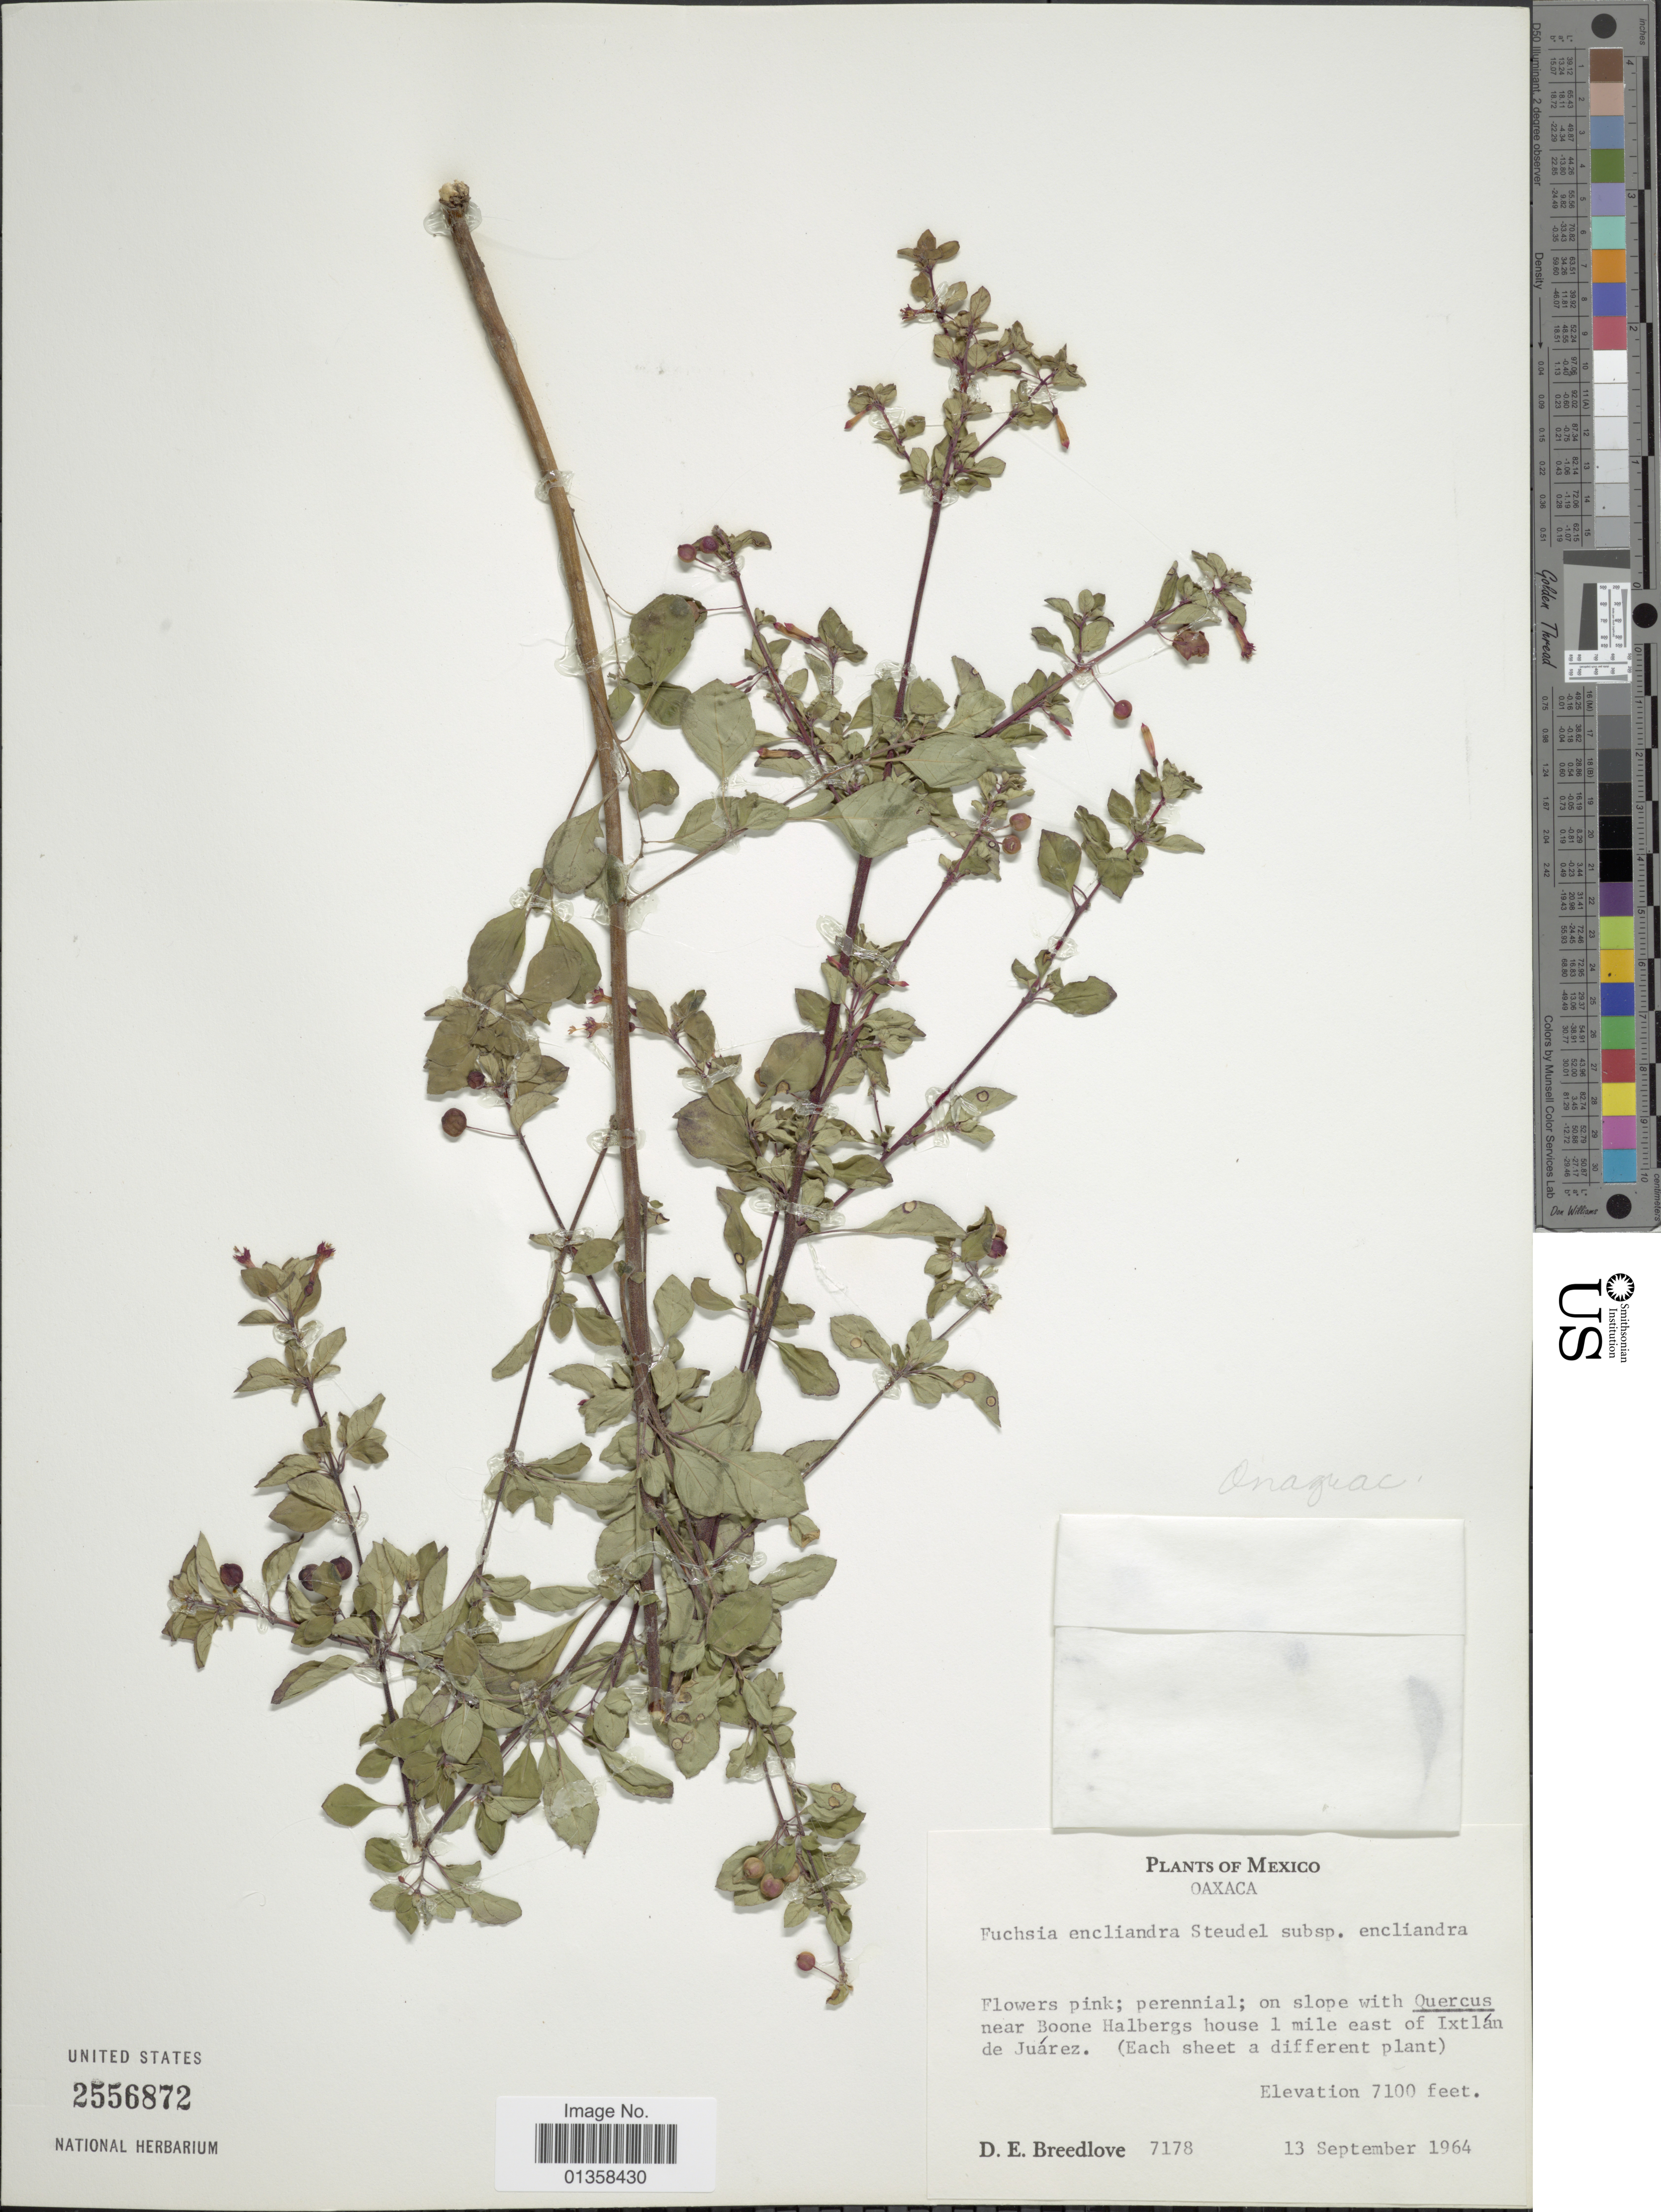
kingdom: Plantae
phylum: Tracheophyta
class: Magnoliopsida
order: Myrtales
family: Onagraceae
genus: Fuchsia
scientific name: Fuchsia encliandra subsp. encliandra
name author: Steud.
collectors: D. E. Breedlove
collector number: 7178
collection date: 1964-09-13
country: Mexico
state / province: Oaxaca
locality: Near Boone Halbergs house 1 mile east of Ixtlán de Juárez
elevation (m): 2164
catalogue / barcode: US 2556872